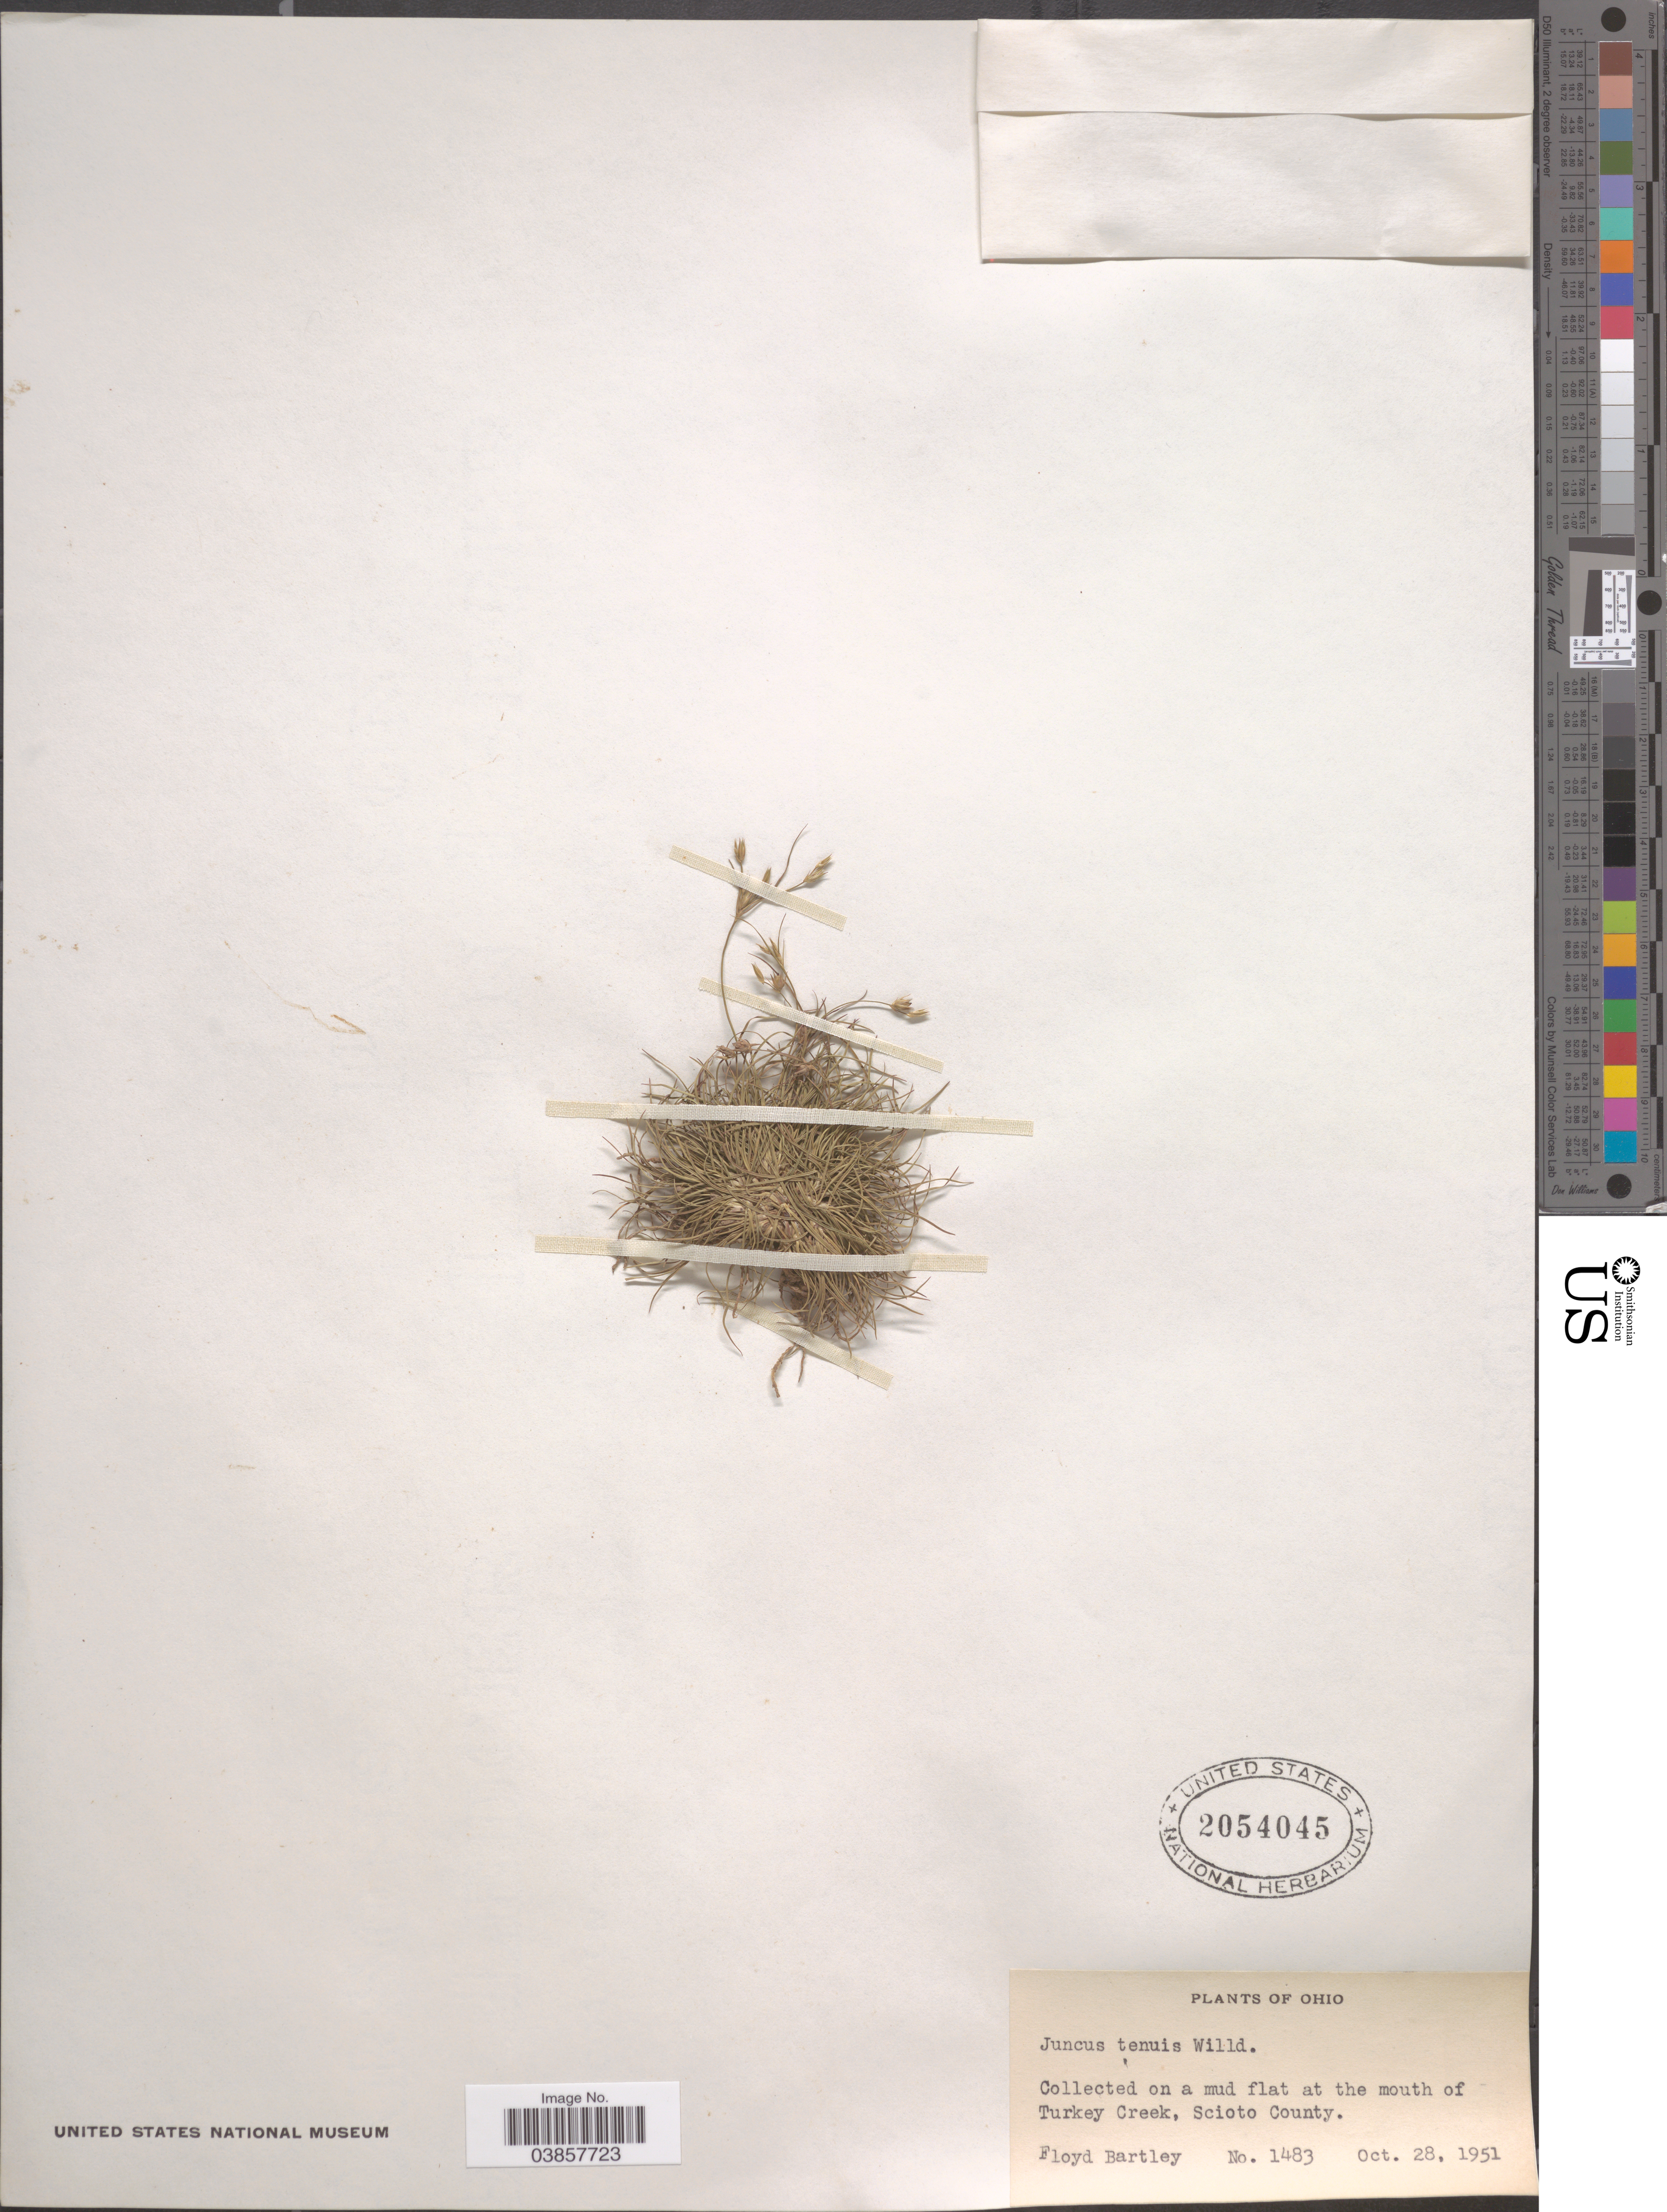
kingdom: Plantae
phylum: Tracheophyta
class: Liliopsida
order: Poales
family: Juncaceae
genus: Juncus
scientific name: Juncus tenuis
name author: Willd.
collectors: F. Bartley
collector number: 1483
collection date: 1951-10-28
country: United States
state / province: Ohio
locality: On a mud flat at the mouth of Turkey Creek, Scioto County.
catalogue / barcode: US 2054045